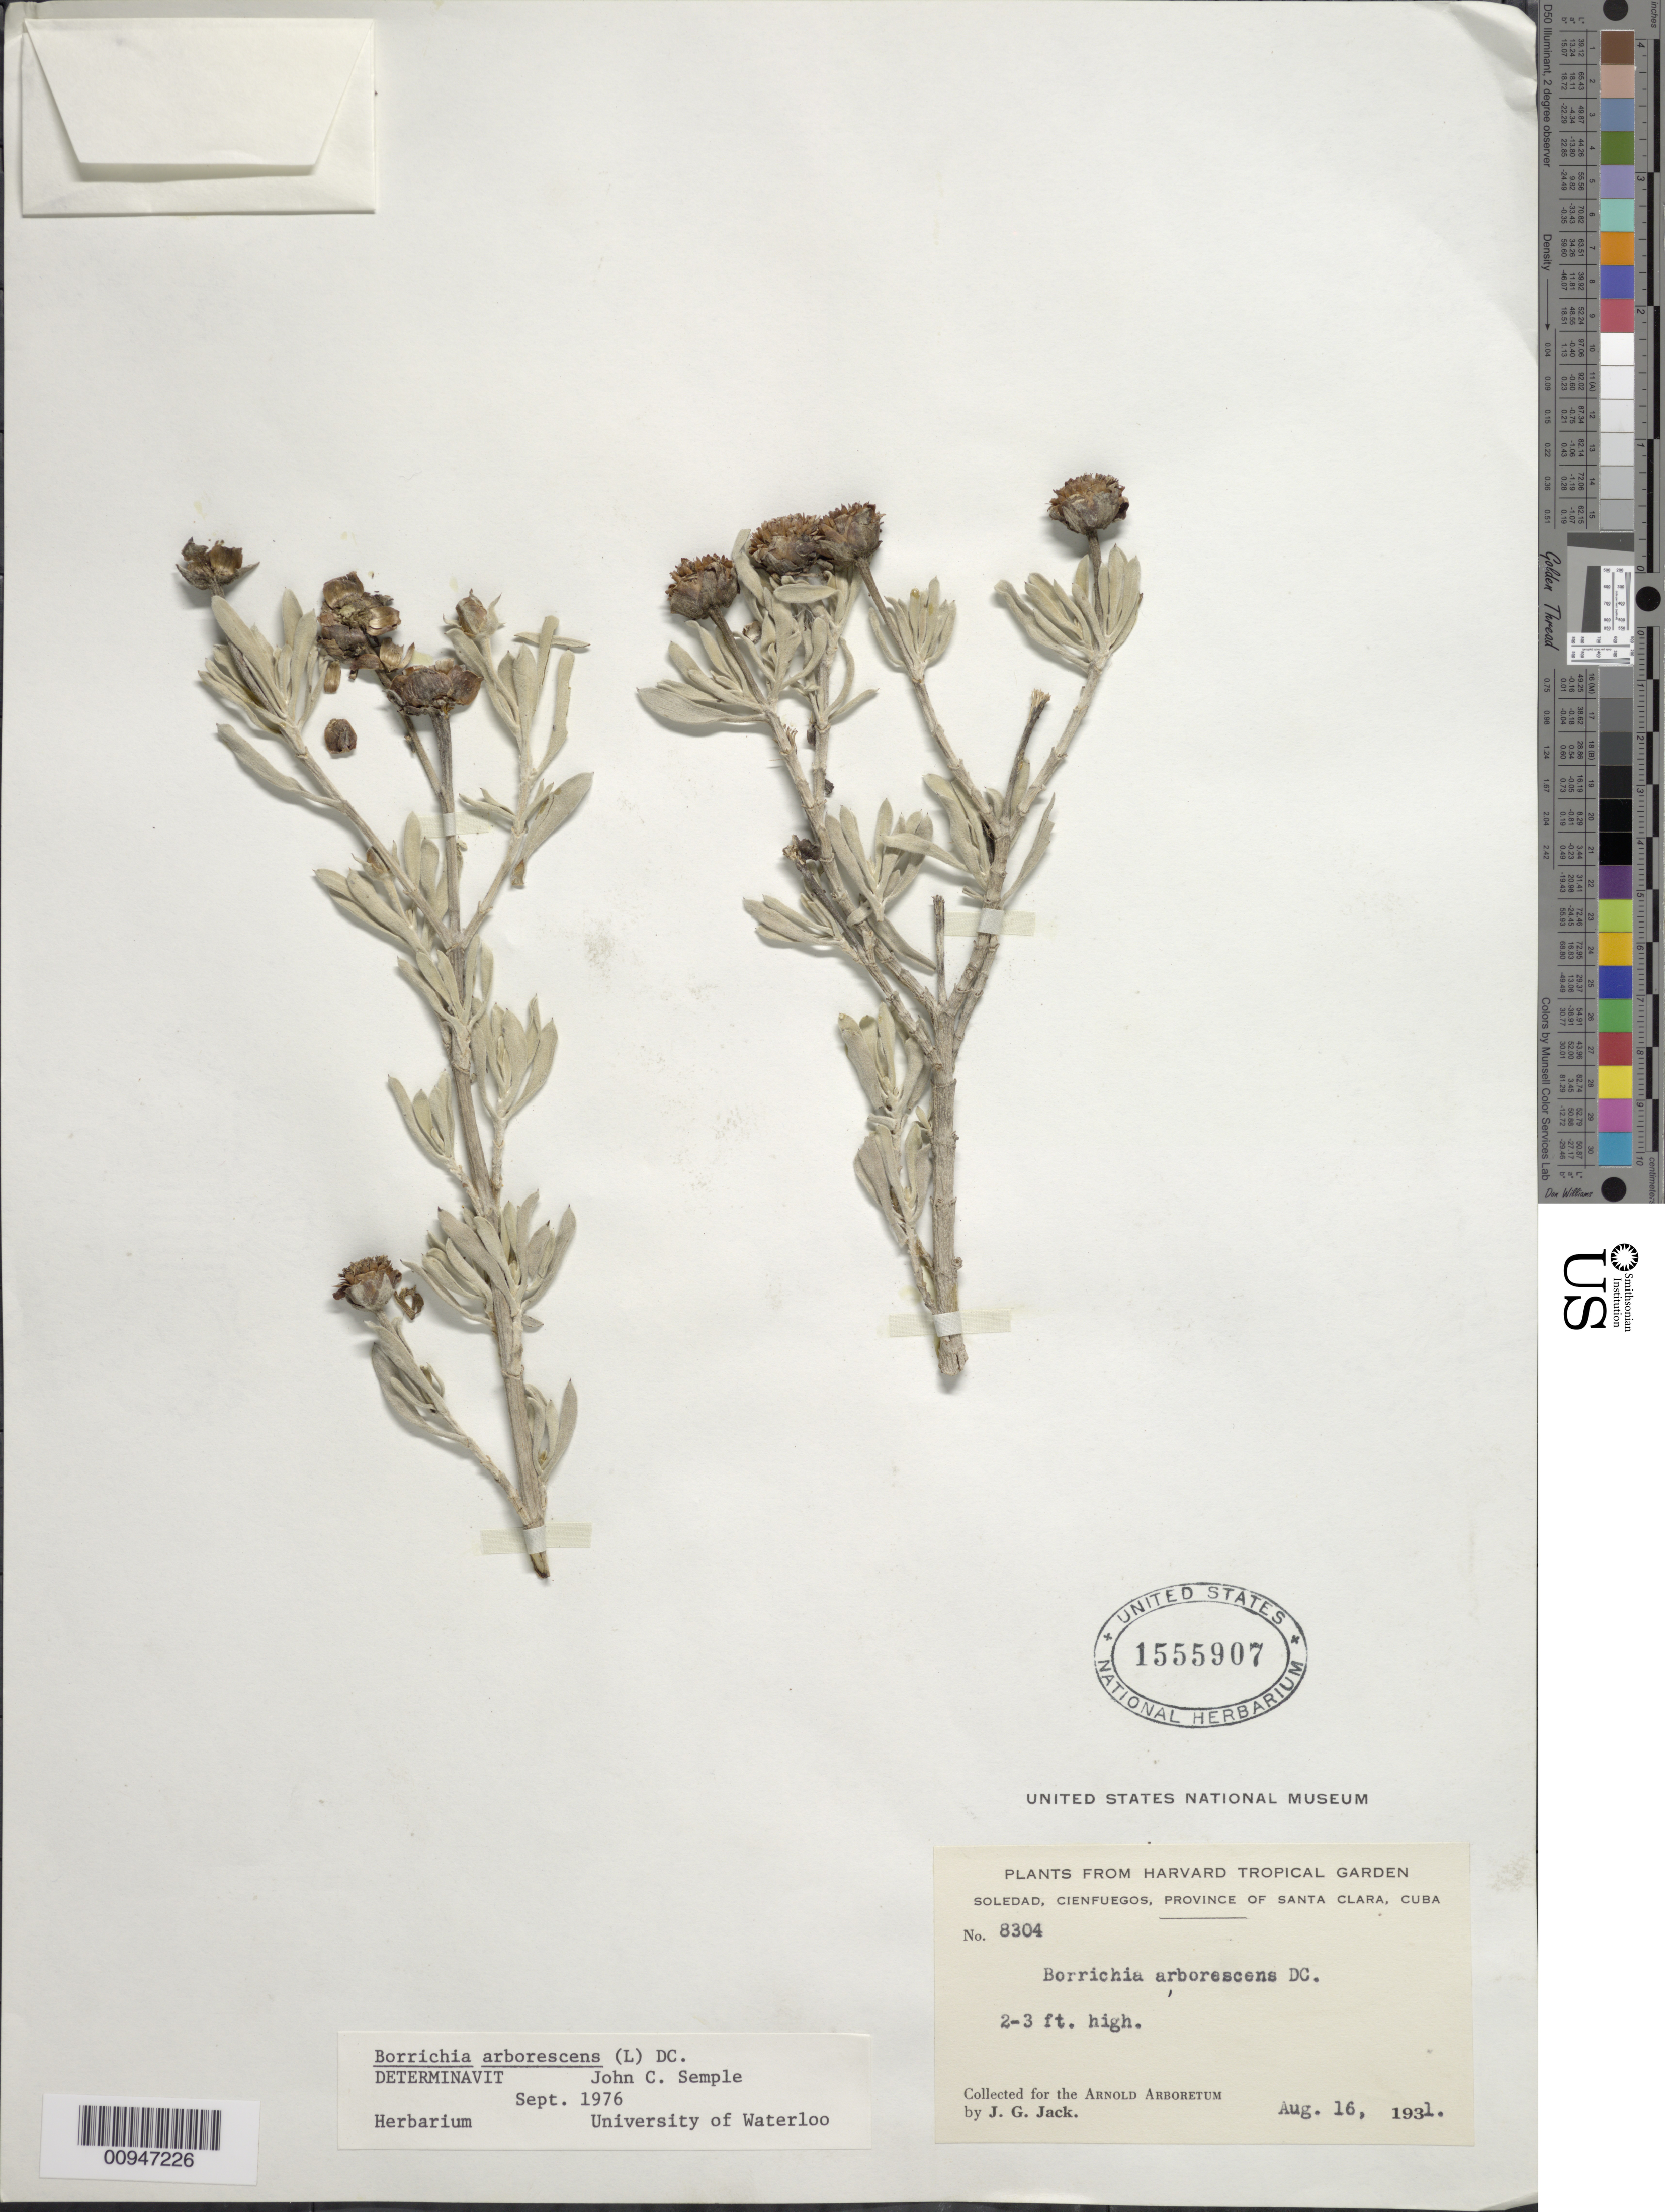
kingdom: Plantae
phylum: Tracheophyta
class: Magnoliopsida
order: Asterales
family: Asteraceae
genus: Borrichia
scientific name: Borrichia arborescens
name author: (L.) DC.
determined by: Semple, J. C.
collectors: J. G. Jack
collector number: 8304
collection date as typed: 16 Aug 1931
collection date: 1931-08-16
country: Cuba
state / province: Cienfuegos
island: Cuba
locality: Soledad, Cienfuegos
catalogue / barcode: US 1555907